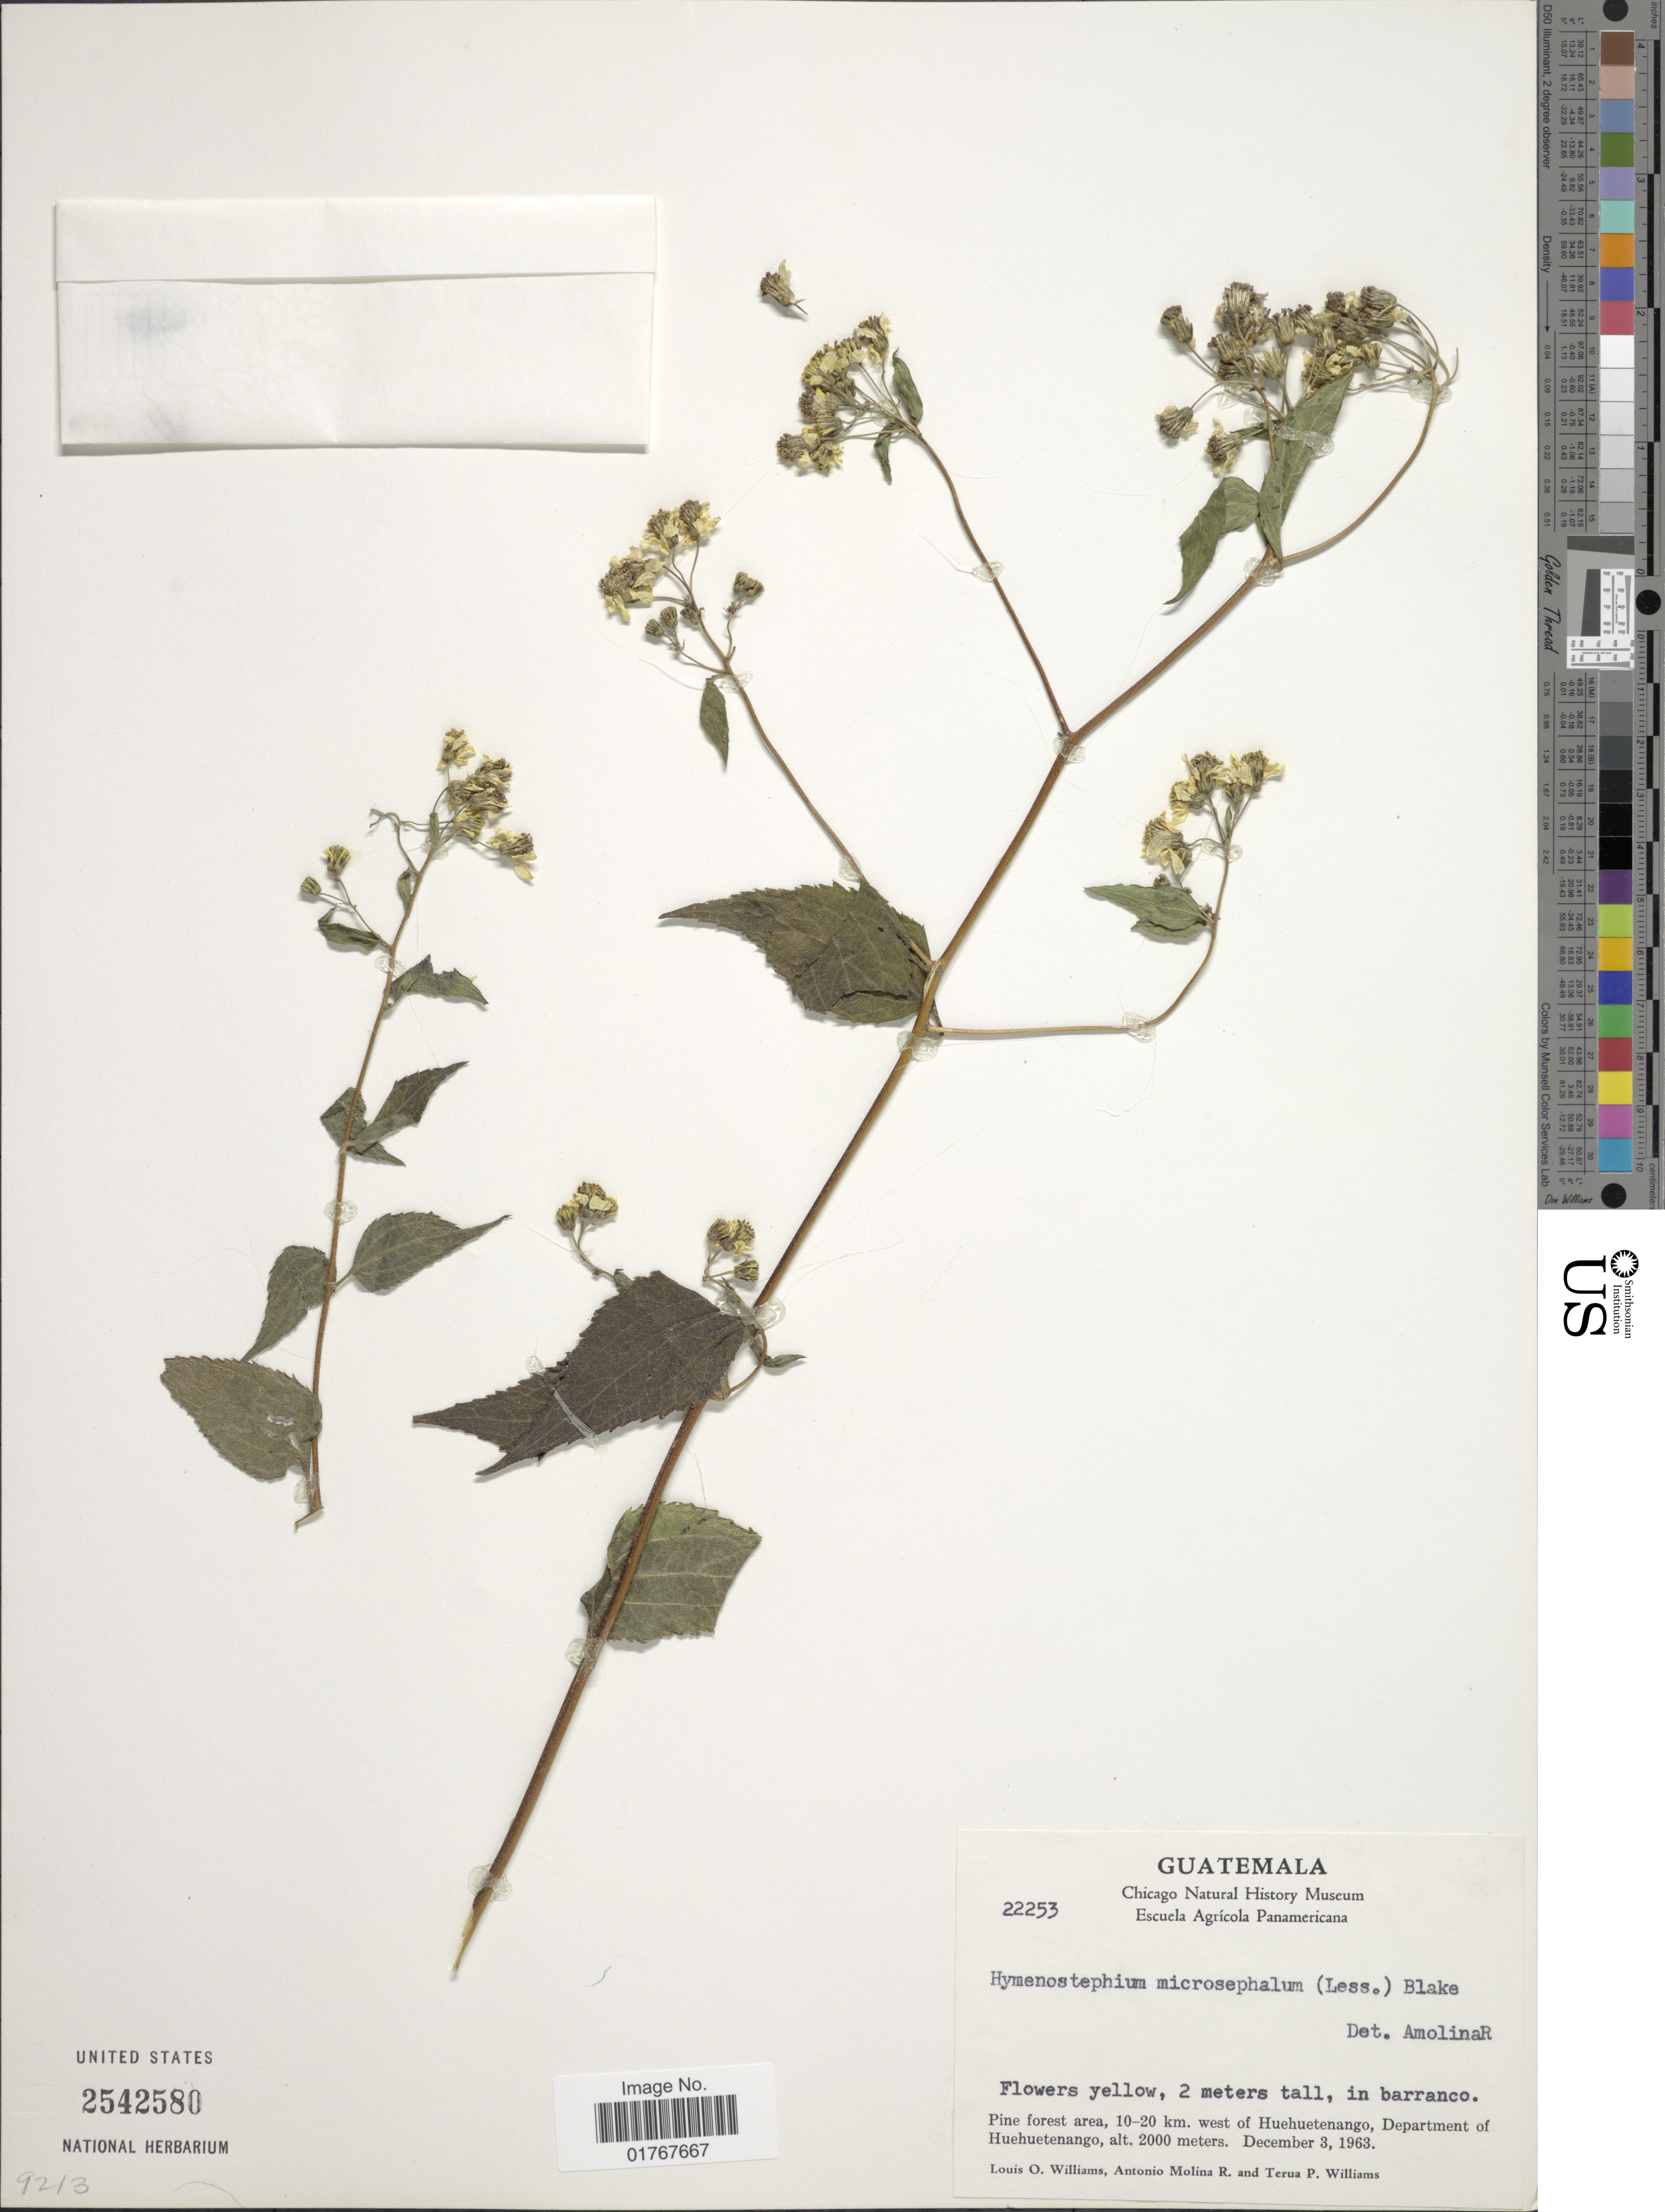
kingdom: Plantae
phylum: Tracheophyta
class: Magnoliopsida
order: Asterales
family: Asteraceae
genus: Viguiera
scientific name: Viguiera cordata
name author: (Hook. & Arn.) D'Arcy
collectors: L. O. Williams, A. Molina R. & T. P. Williams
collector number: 22253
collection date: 1963-12-03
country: Guatemala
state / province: Huehuetenango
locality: Pine forest area, 10-20 km west of Huehuetenango, Department of Huehuetenango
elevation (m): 2000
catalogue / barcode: US 2542580